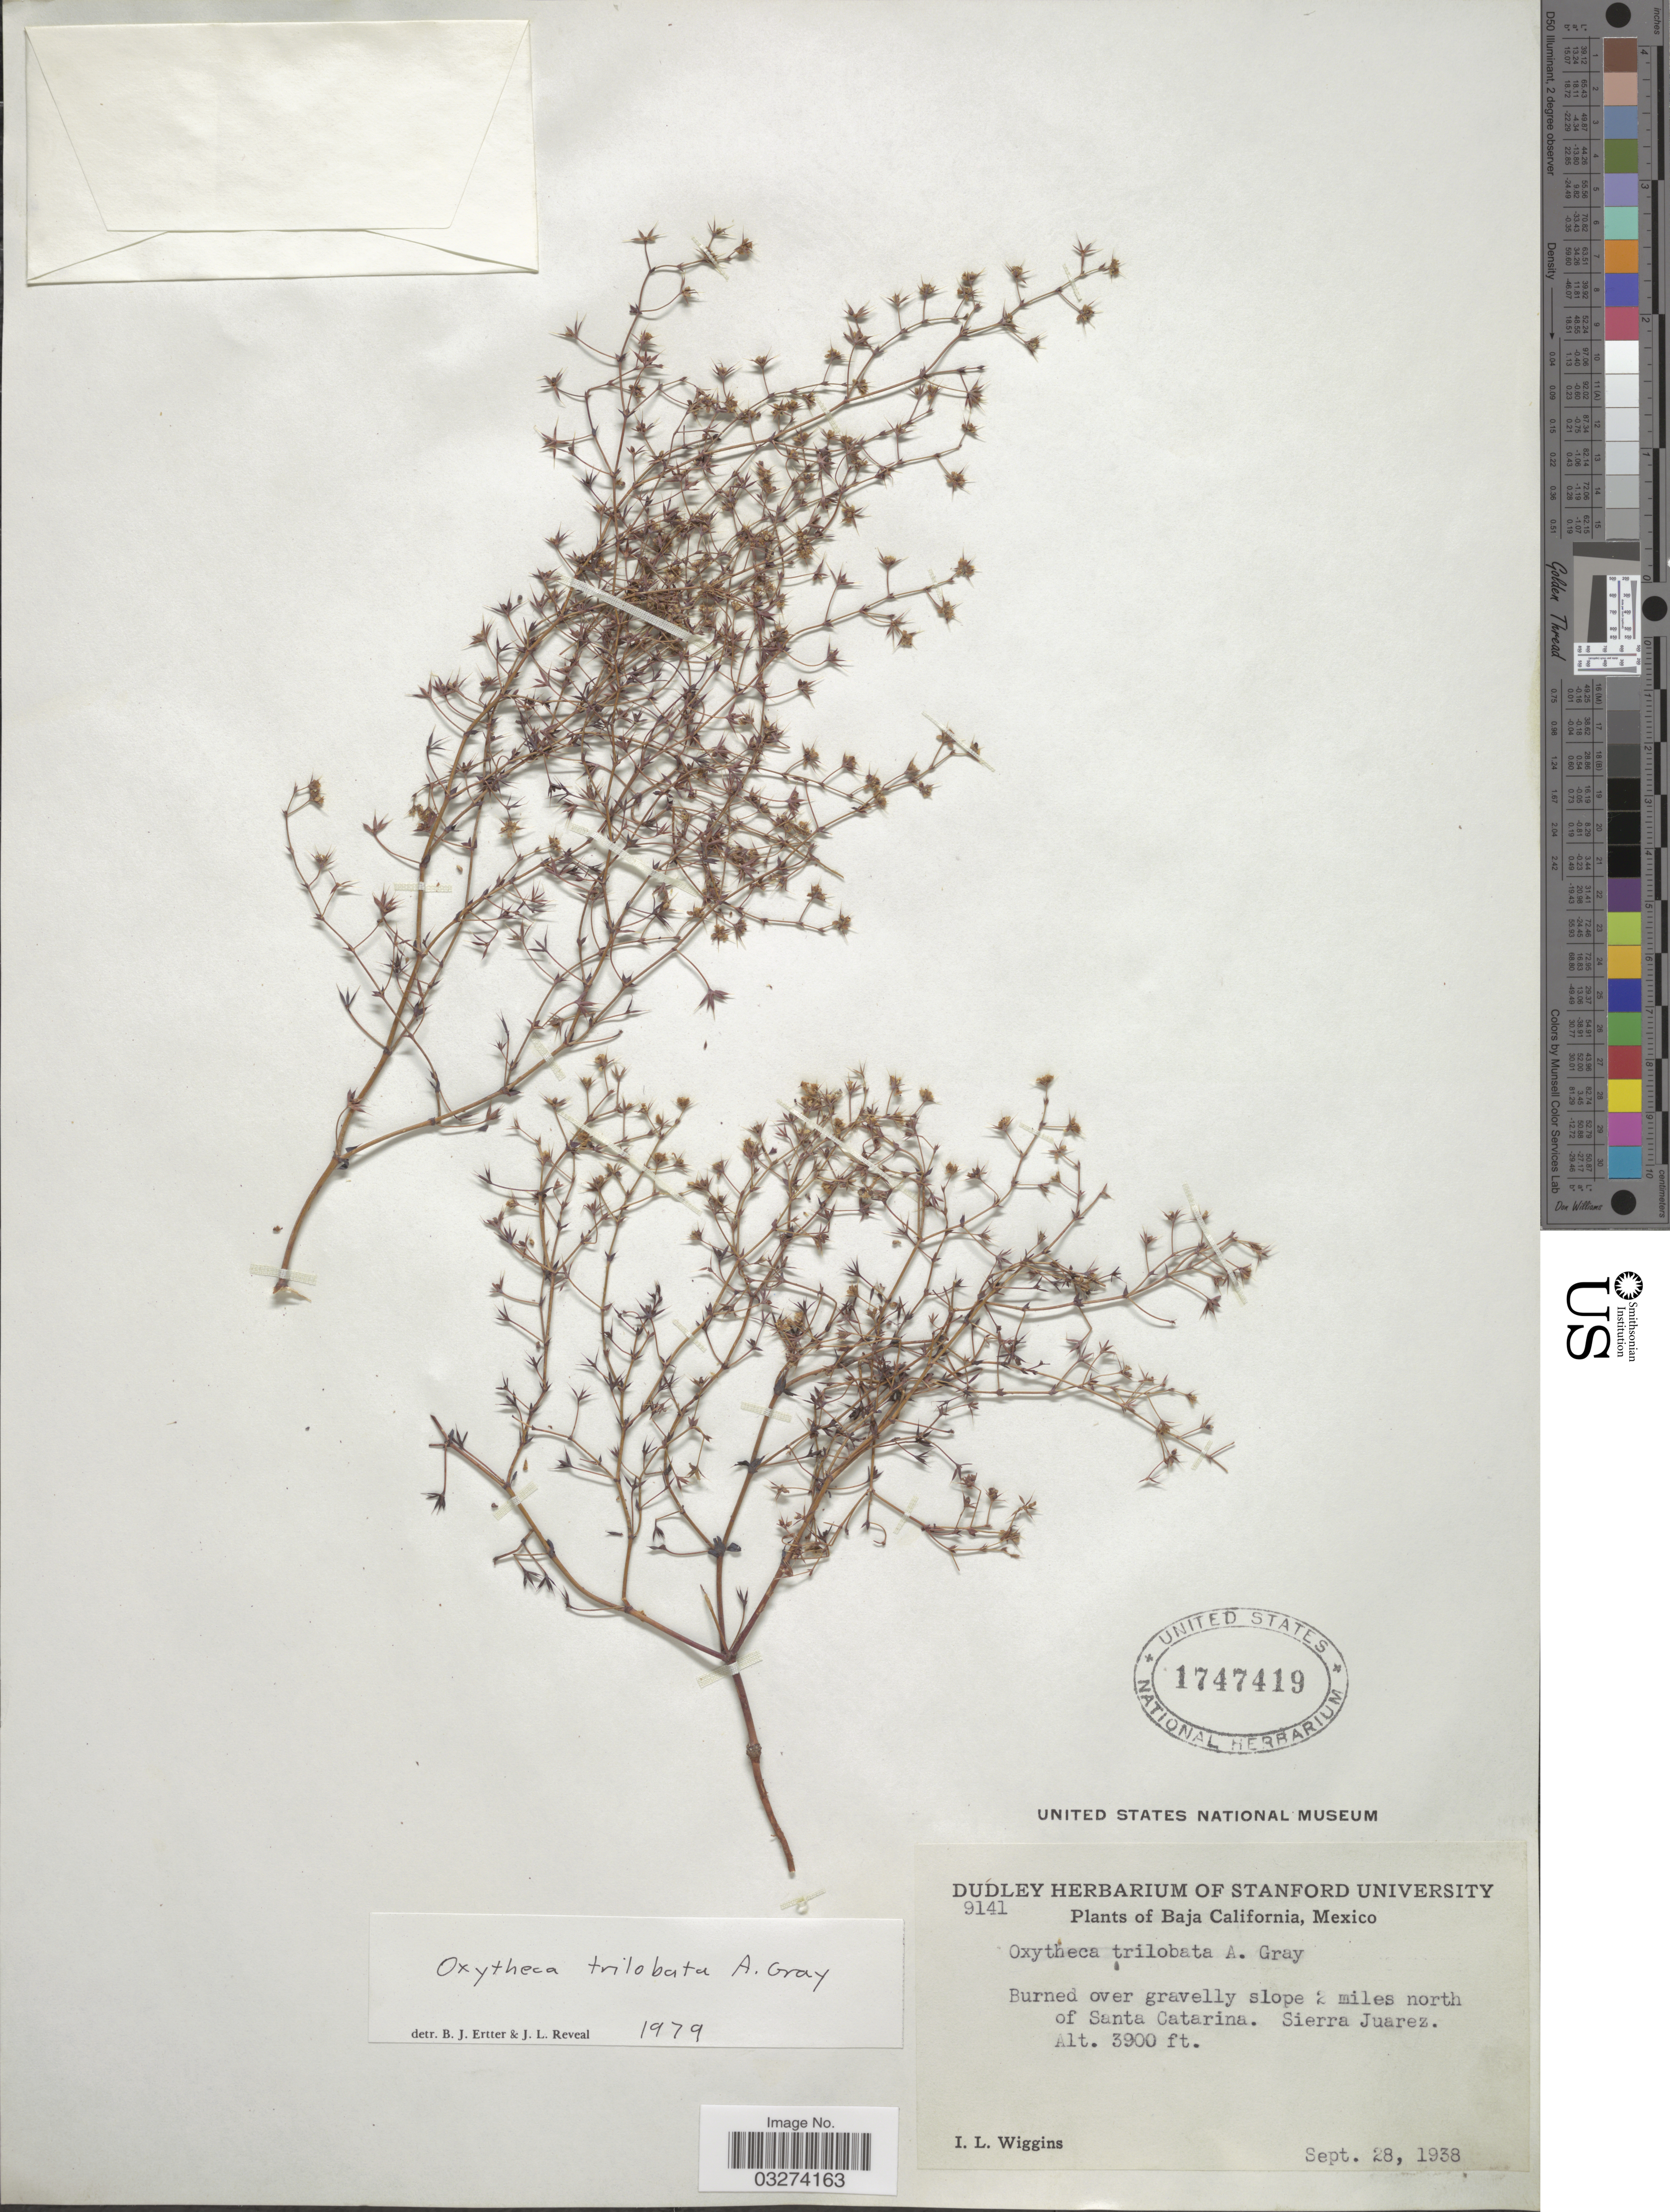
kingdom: Plantae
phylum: Tracheophyta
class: Magnoliopsida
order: Caryophyllales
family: Polygonaceae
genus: Sidotheca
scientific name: Sidotheca trilobata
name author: (A. Gray) Reveal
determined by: Strong, Mark T., (BOT), Smithsonian Institution - National Museum of Natural History (UNITED STATES)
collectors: I. L. Wiggins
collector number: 9141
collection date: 1938-09-28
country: Mexico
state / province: Baja California Norte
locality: Burned over gravelly slope 2 miles north of Santa Catarina. Sierra Juarez.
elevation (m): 1189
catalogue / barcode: US 1747419